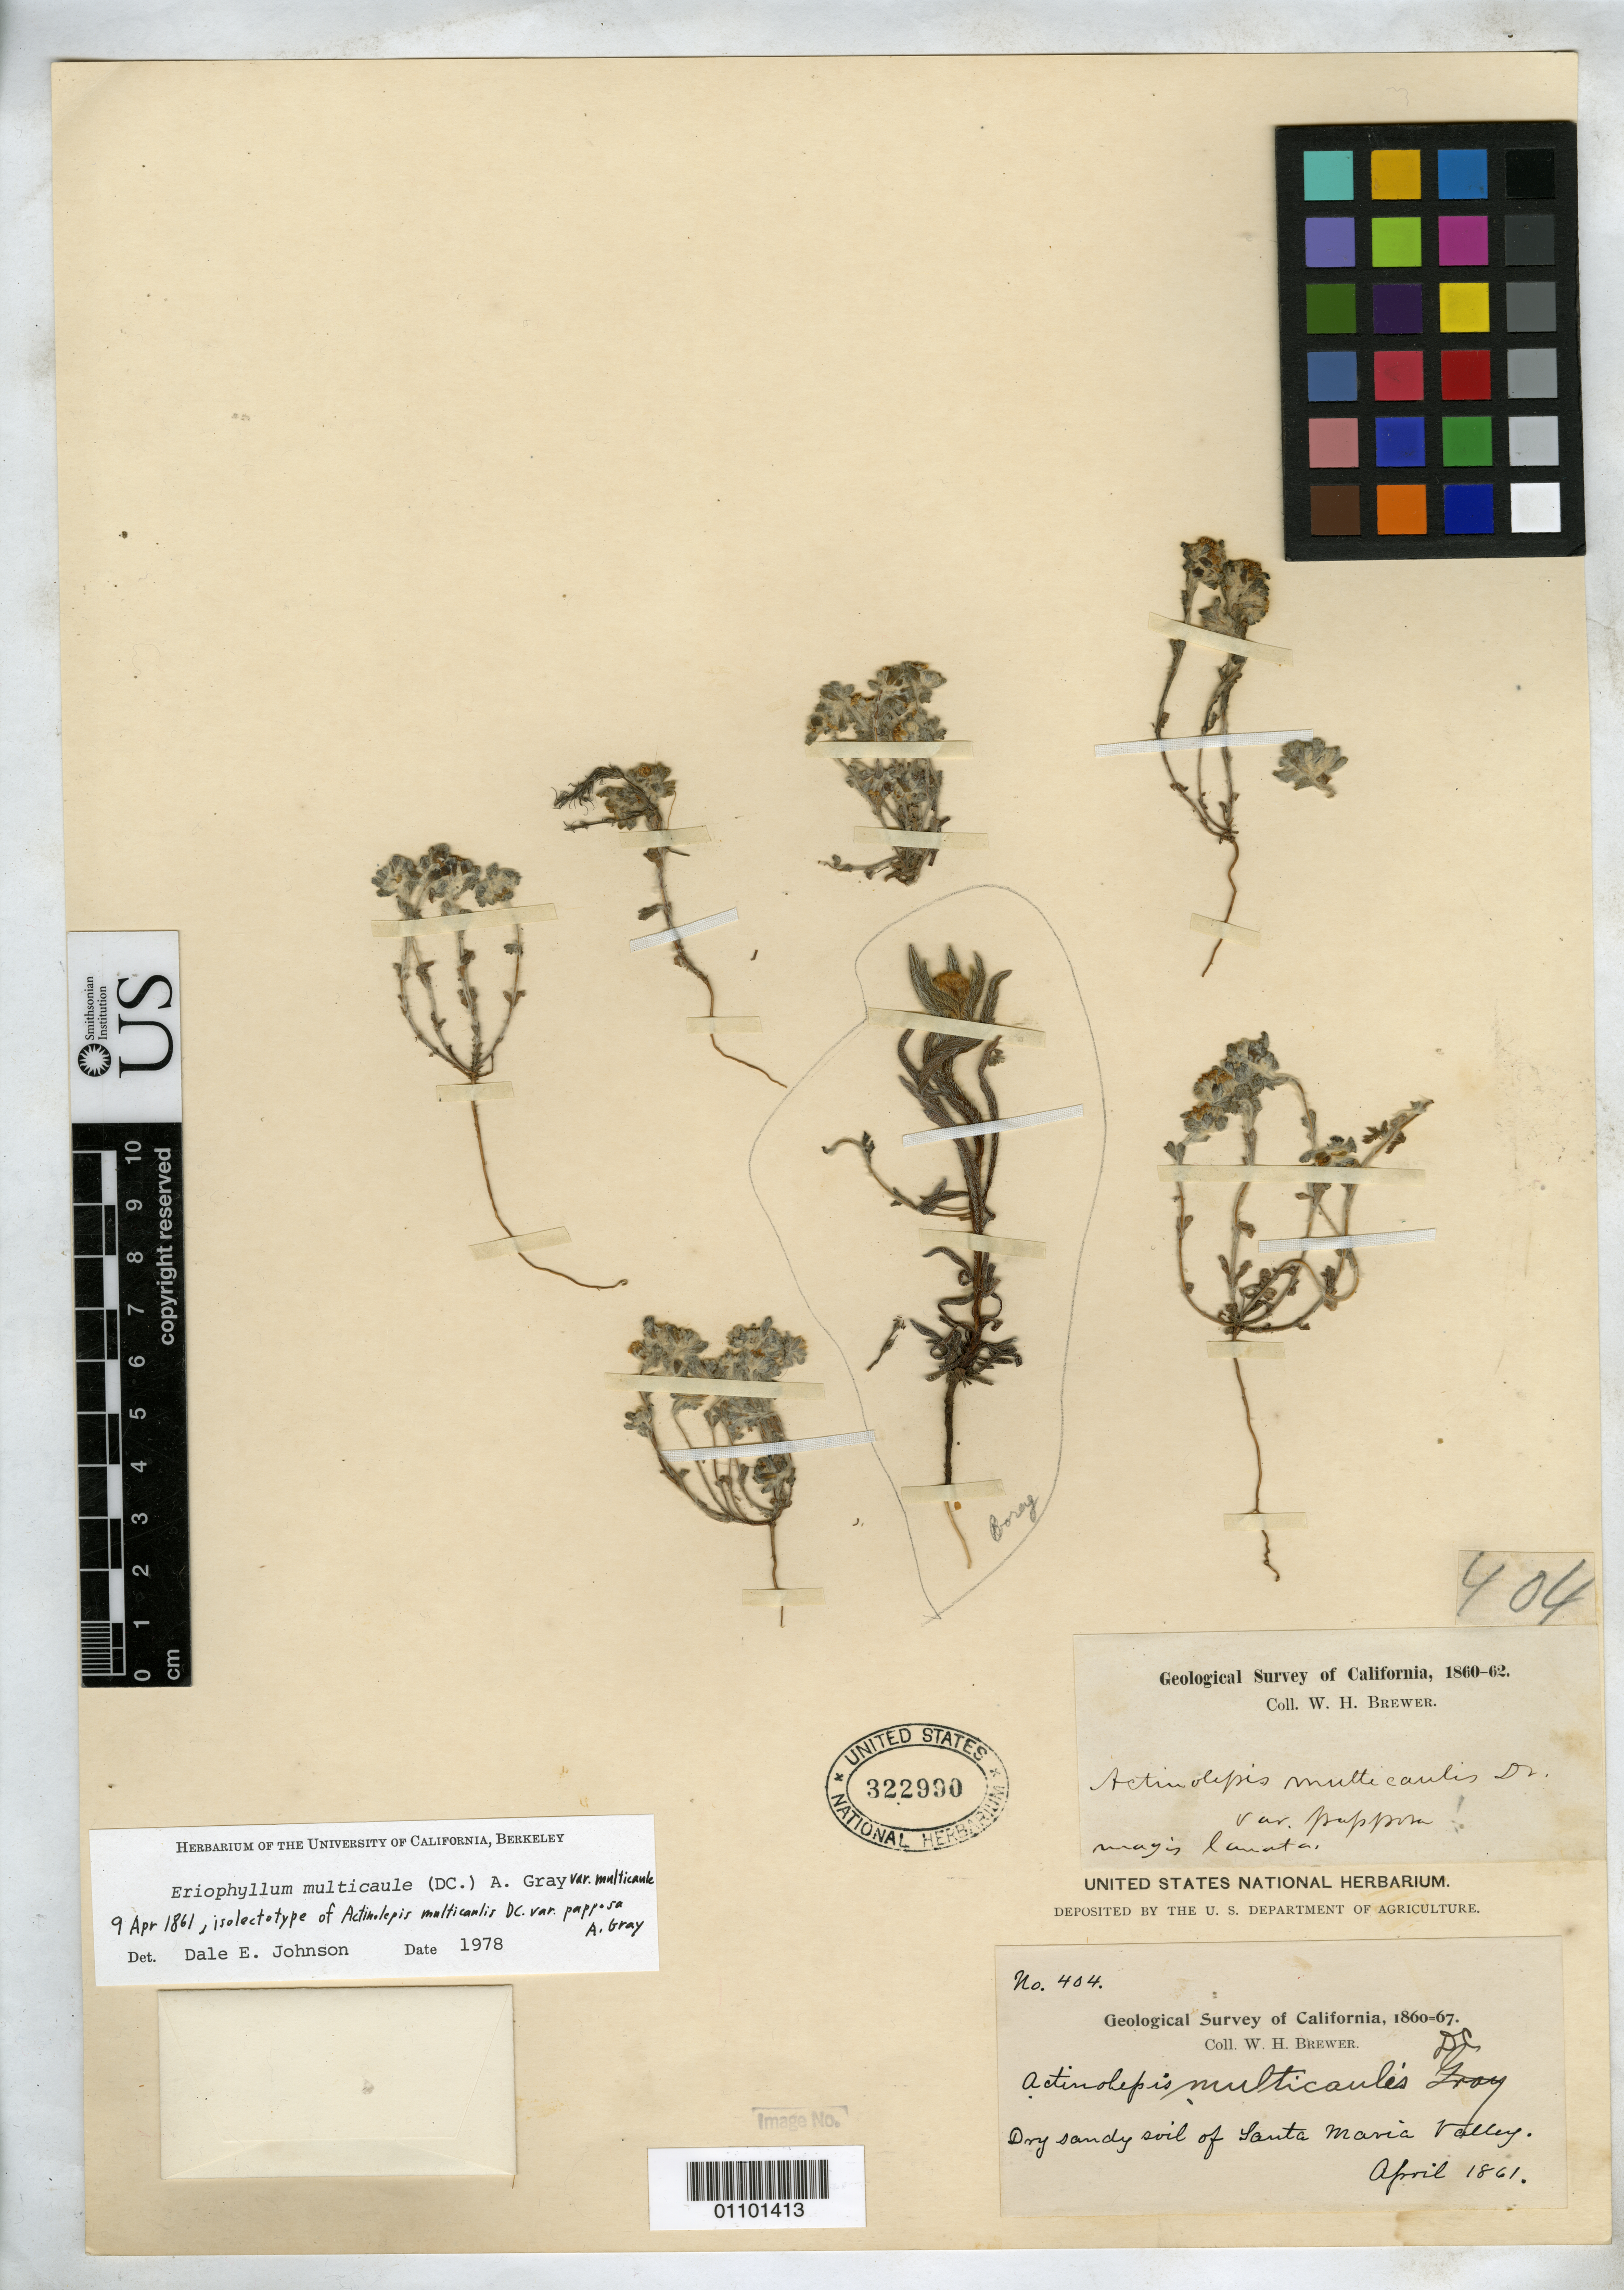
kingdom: Plantae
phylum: Tracheophyta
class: Magnoliopsida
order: Asterales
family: Asteraceae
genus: Actinolepis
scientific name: Actinolepis multicaulis var. papposa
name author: A. Gray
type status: Syntype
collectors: W. H. Brewer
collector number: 404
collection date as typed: Apr 1861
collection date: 1861-04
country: United States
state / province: California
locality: Dry sandy soil of Santa Maria Valley.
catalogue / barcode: US 322990